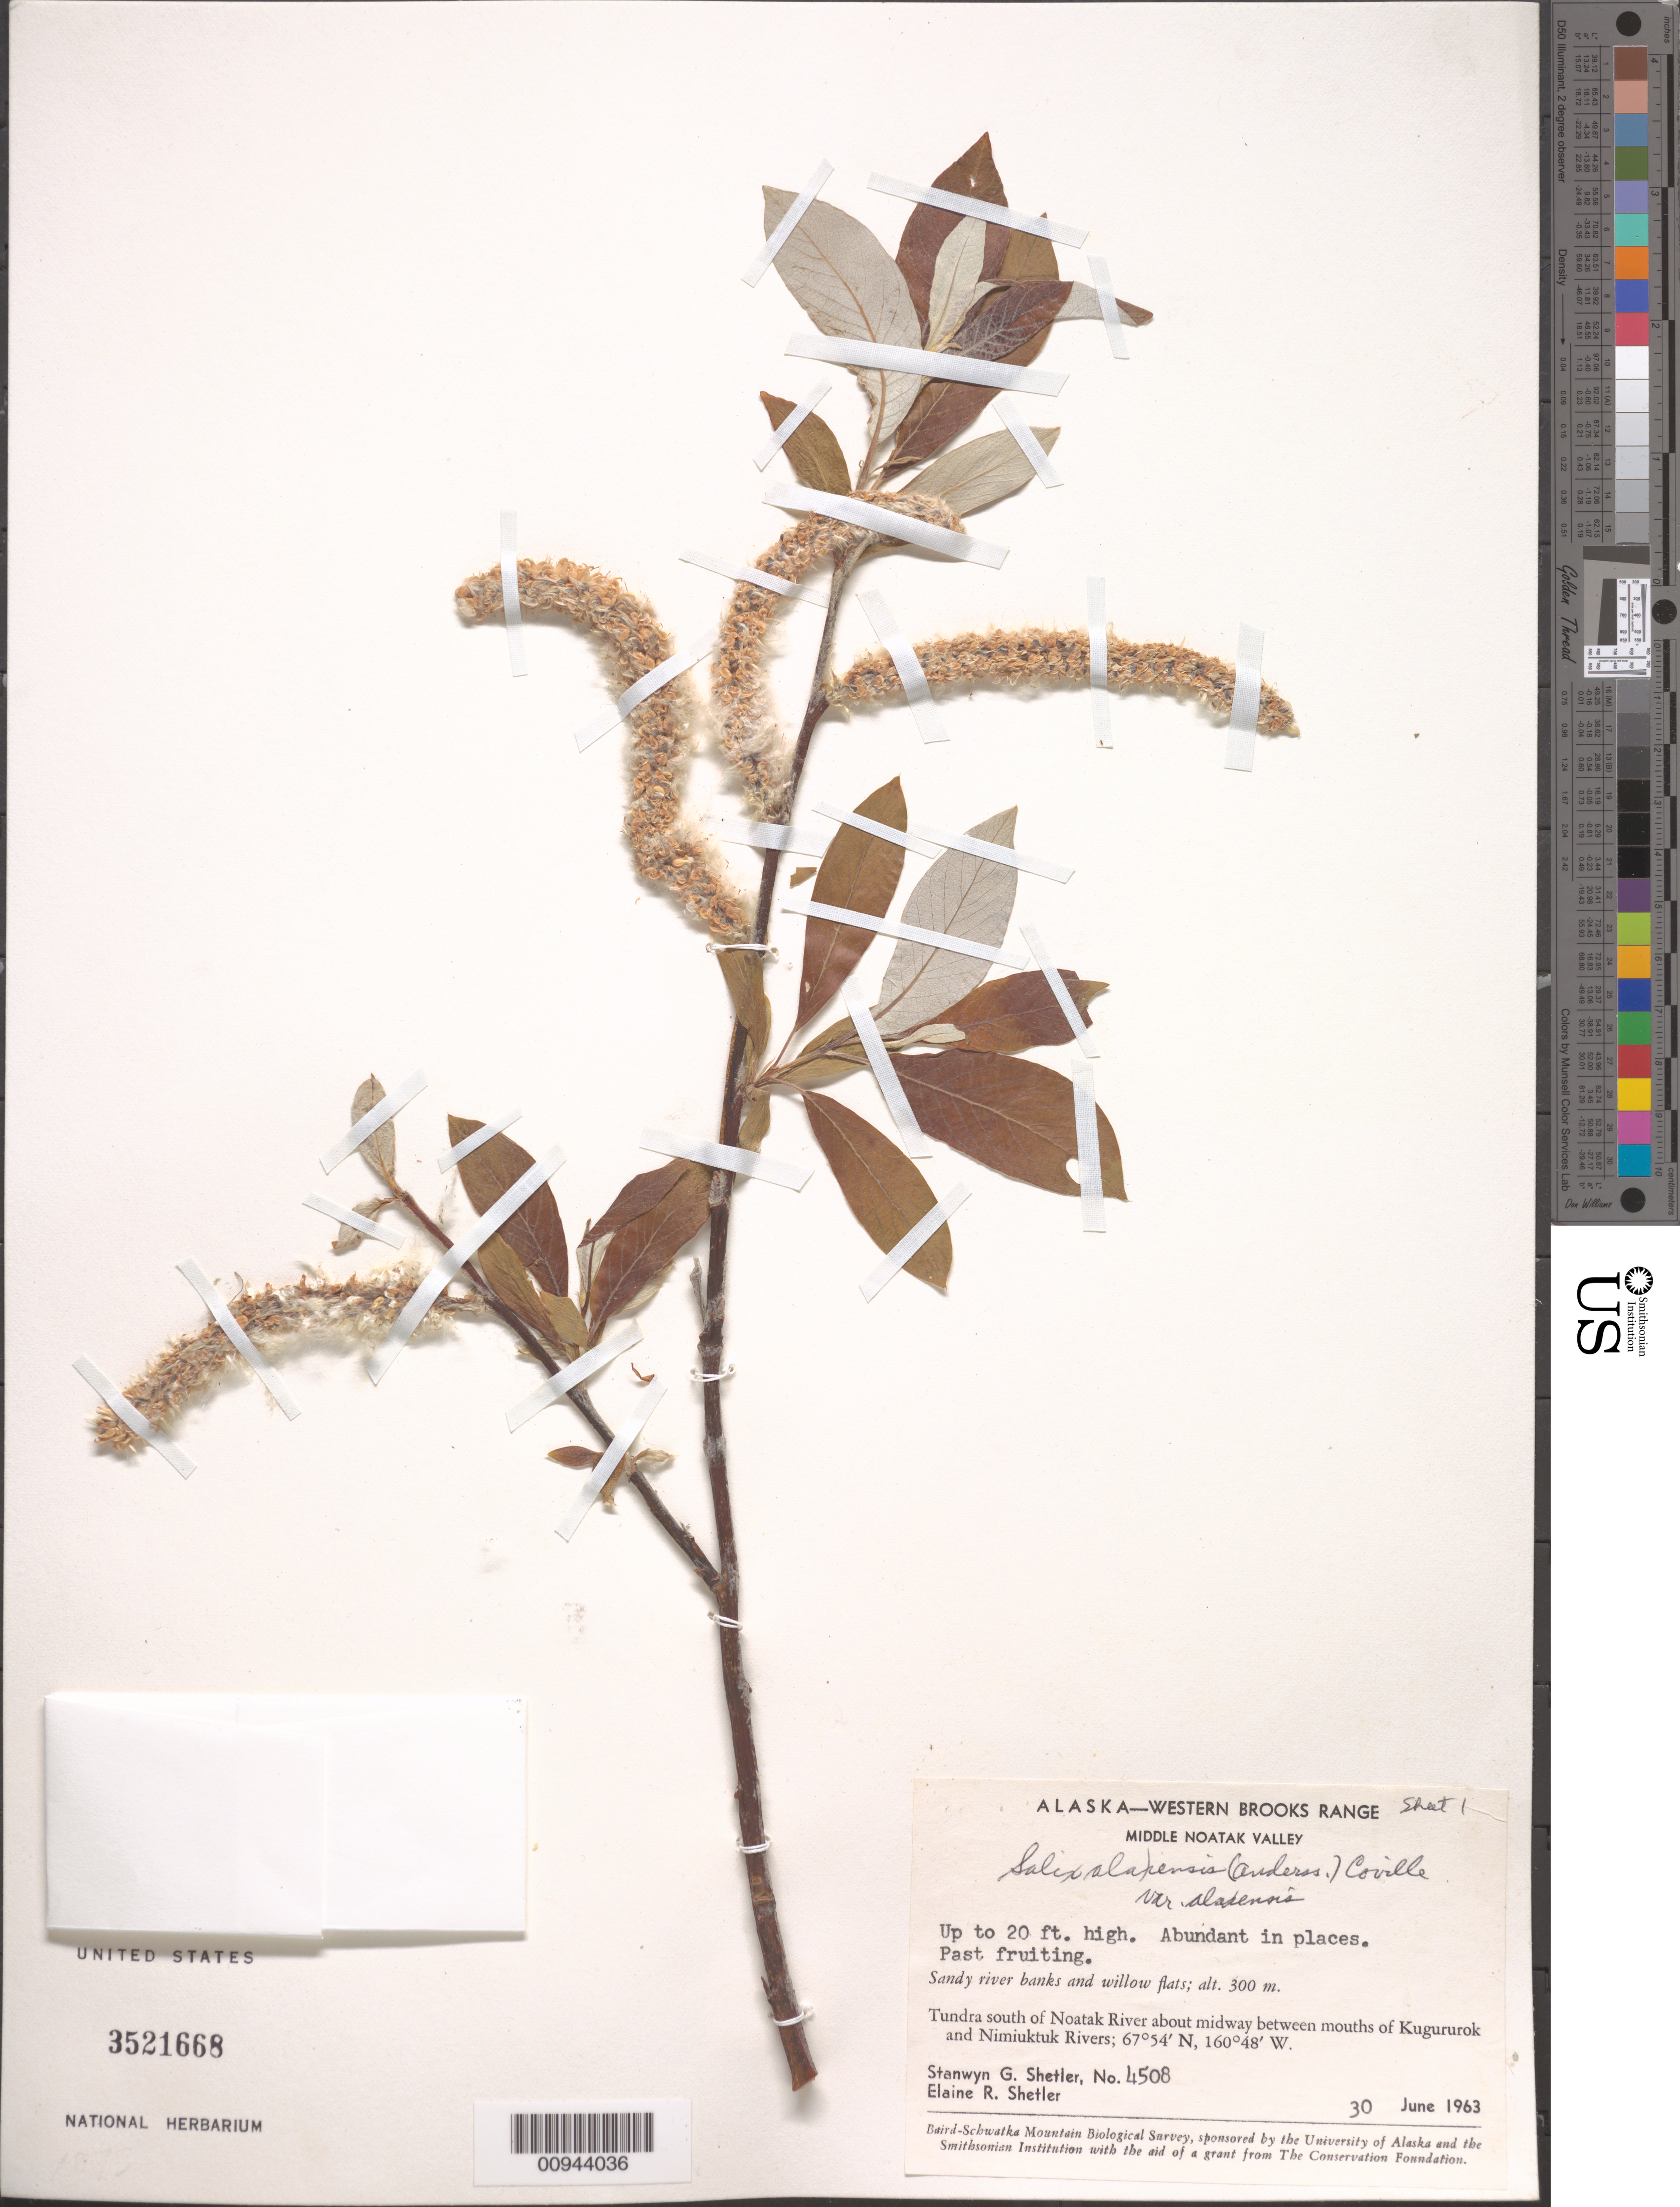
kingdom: Plantae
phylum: Tracheophyta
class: Magnoliopsida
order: Malpighiales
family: Salicaceae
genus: Salix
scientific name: Salix alaxensis var. alaxensis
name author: (Andersson) Coville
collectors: S. Shetler & E. R. Shetler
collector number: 4508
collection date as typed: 30 Jun 1963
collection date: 1963-06-30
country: United States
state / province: Alaska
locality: S of Noatak River about midway between mouths of Kugururok and Nimiuktuk Rivers. Western Brooks Range, Middle Noatak Valley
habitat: Tundra. Sandy river banks and willow flats.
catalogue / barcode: US 3521668